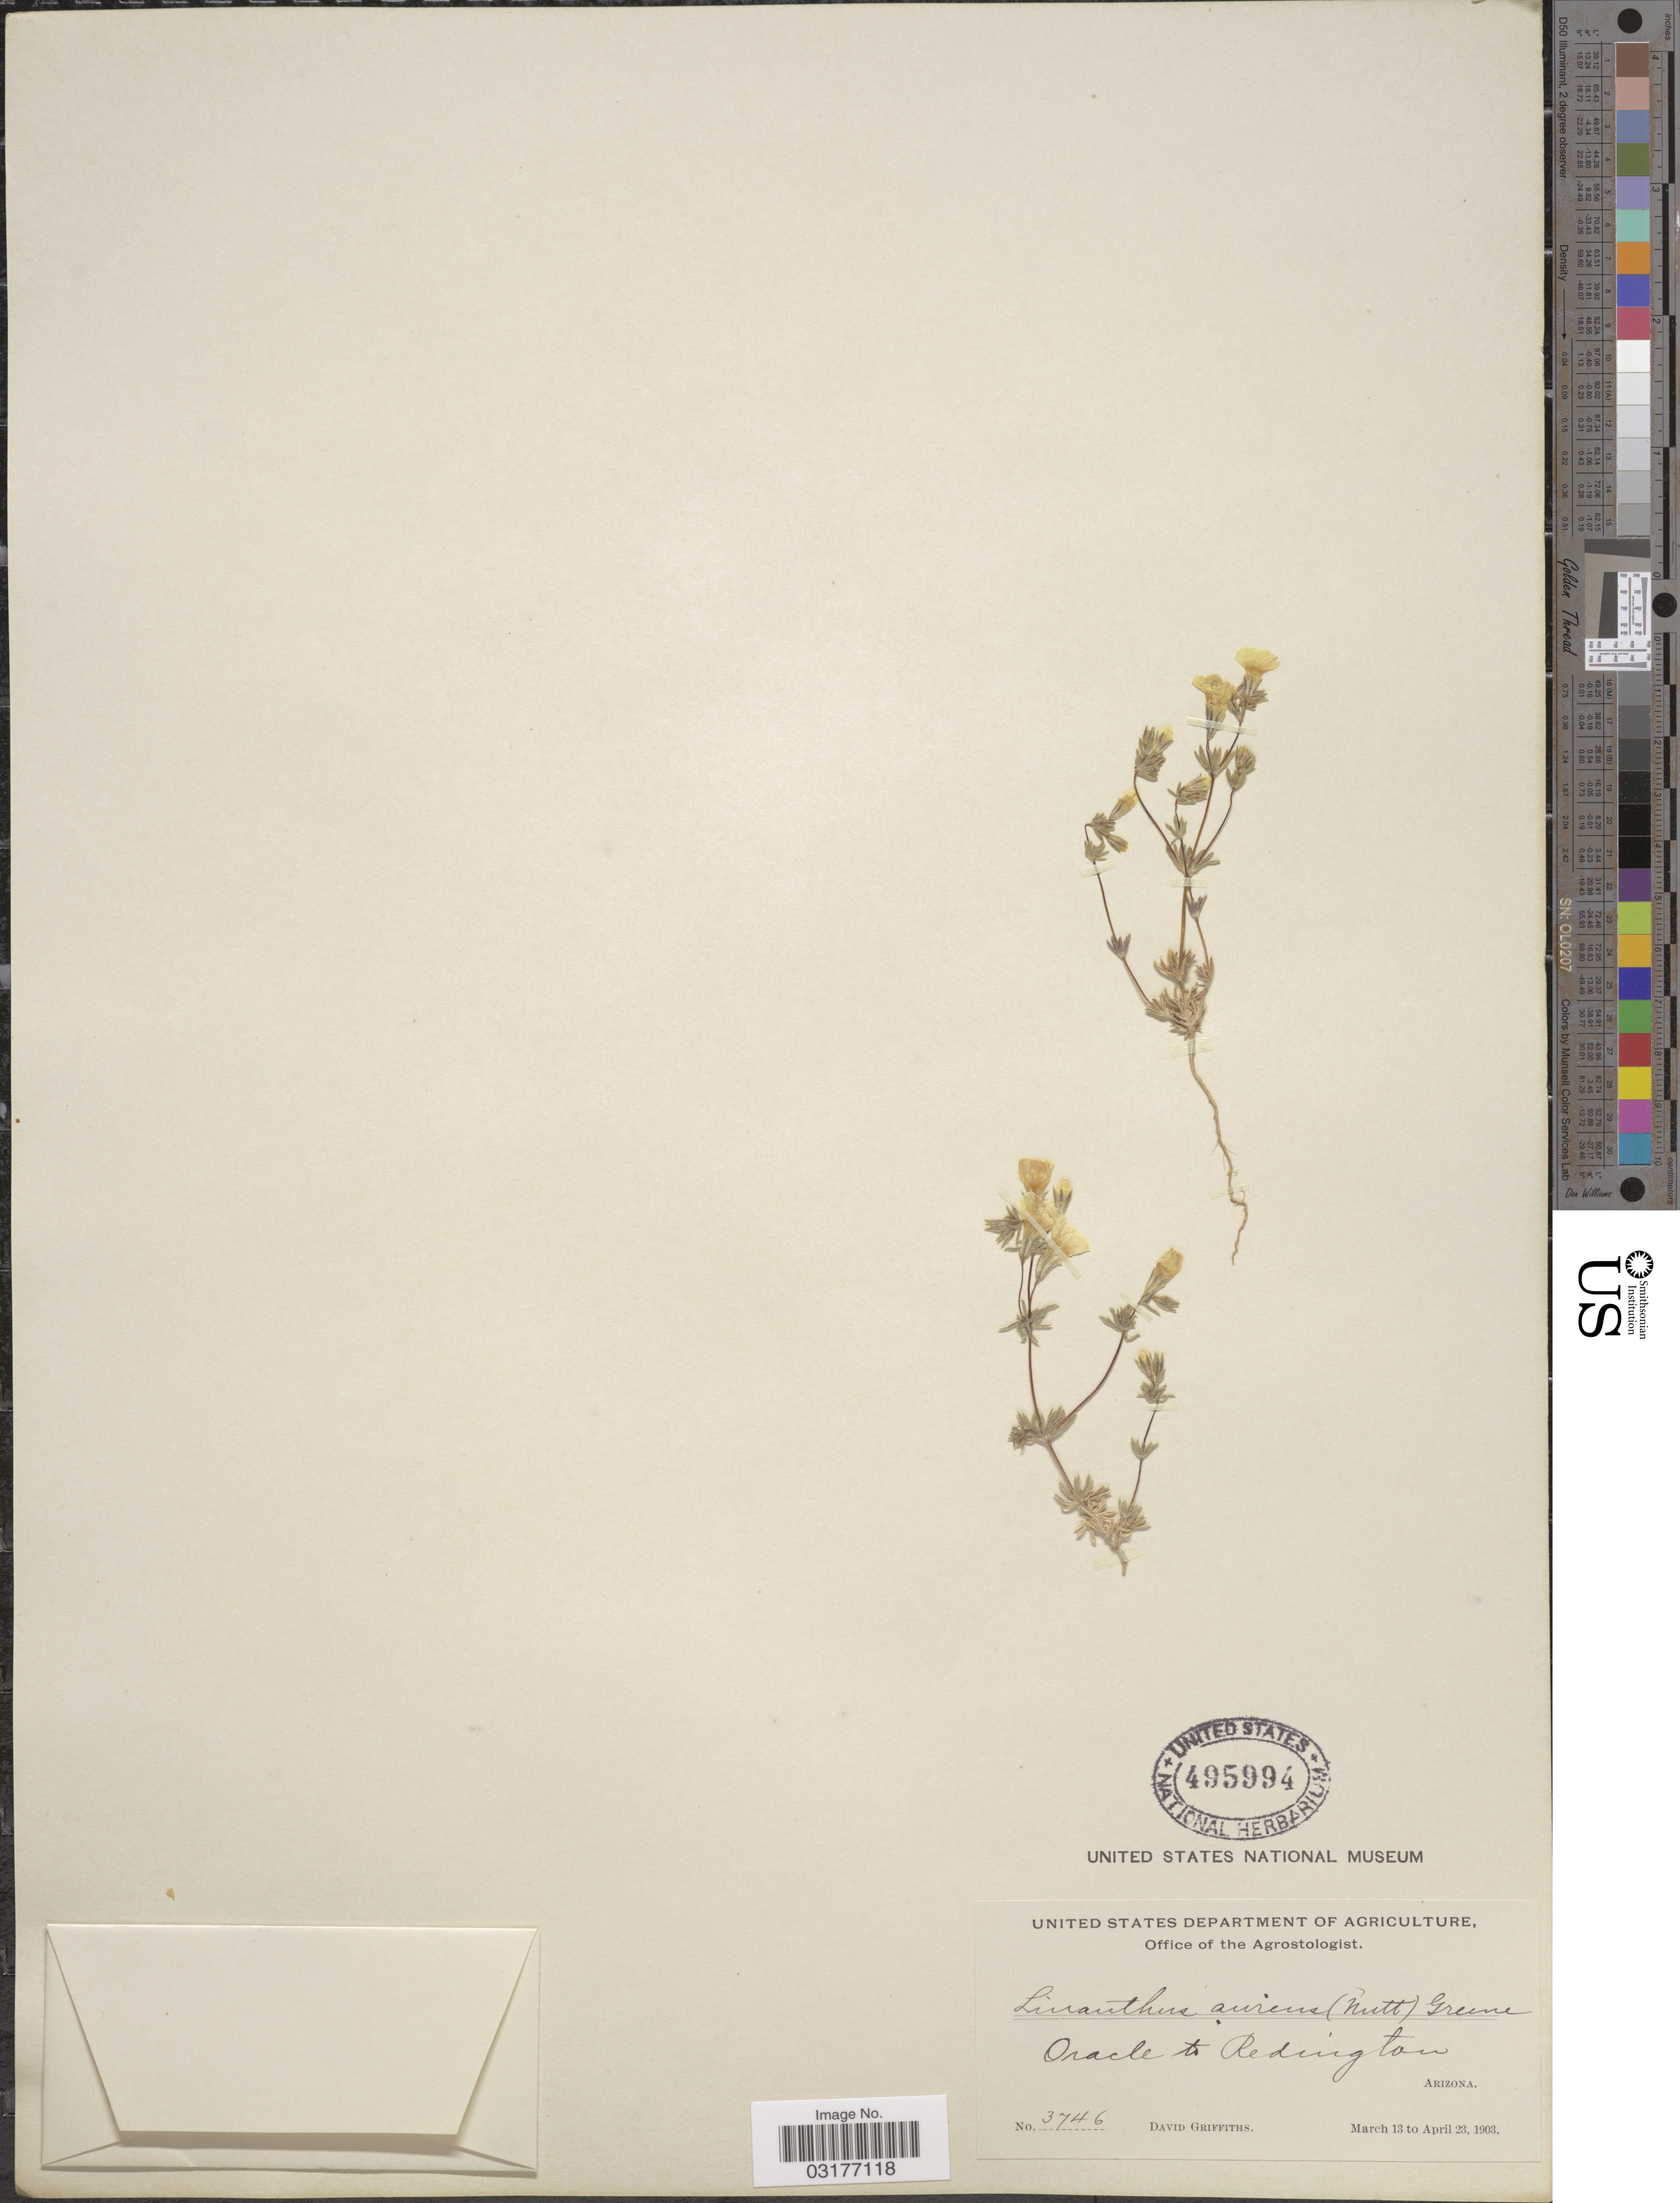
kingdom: Plantae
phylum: Tracheophyta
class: Magnoliopsida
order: Ericales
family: Polemoniaceae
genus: Leptosiphon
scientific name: Leptosiphon chrysanthus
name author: J.M. Porter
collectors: D. Griffiths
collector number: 3746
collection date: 1903-03-13/1903-03-23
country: United States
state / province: Arizona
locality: Oracle to Redington.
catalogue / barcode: US 495994